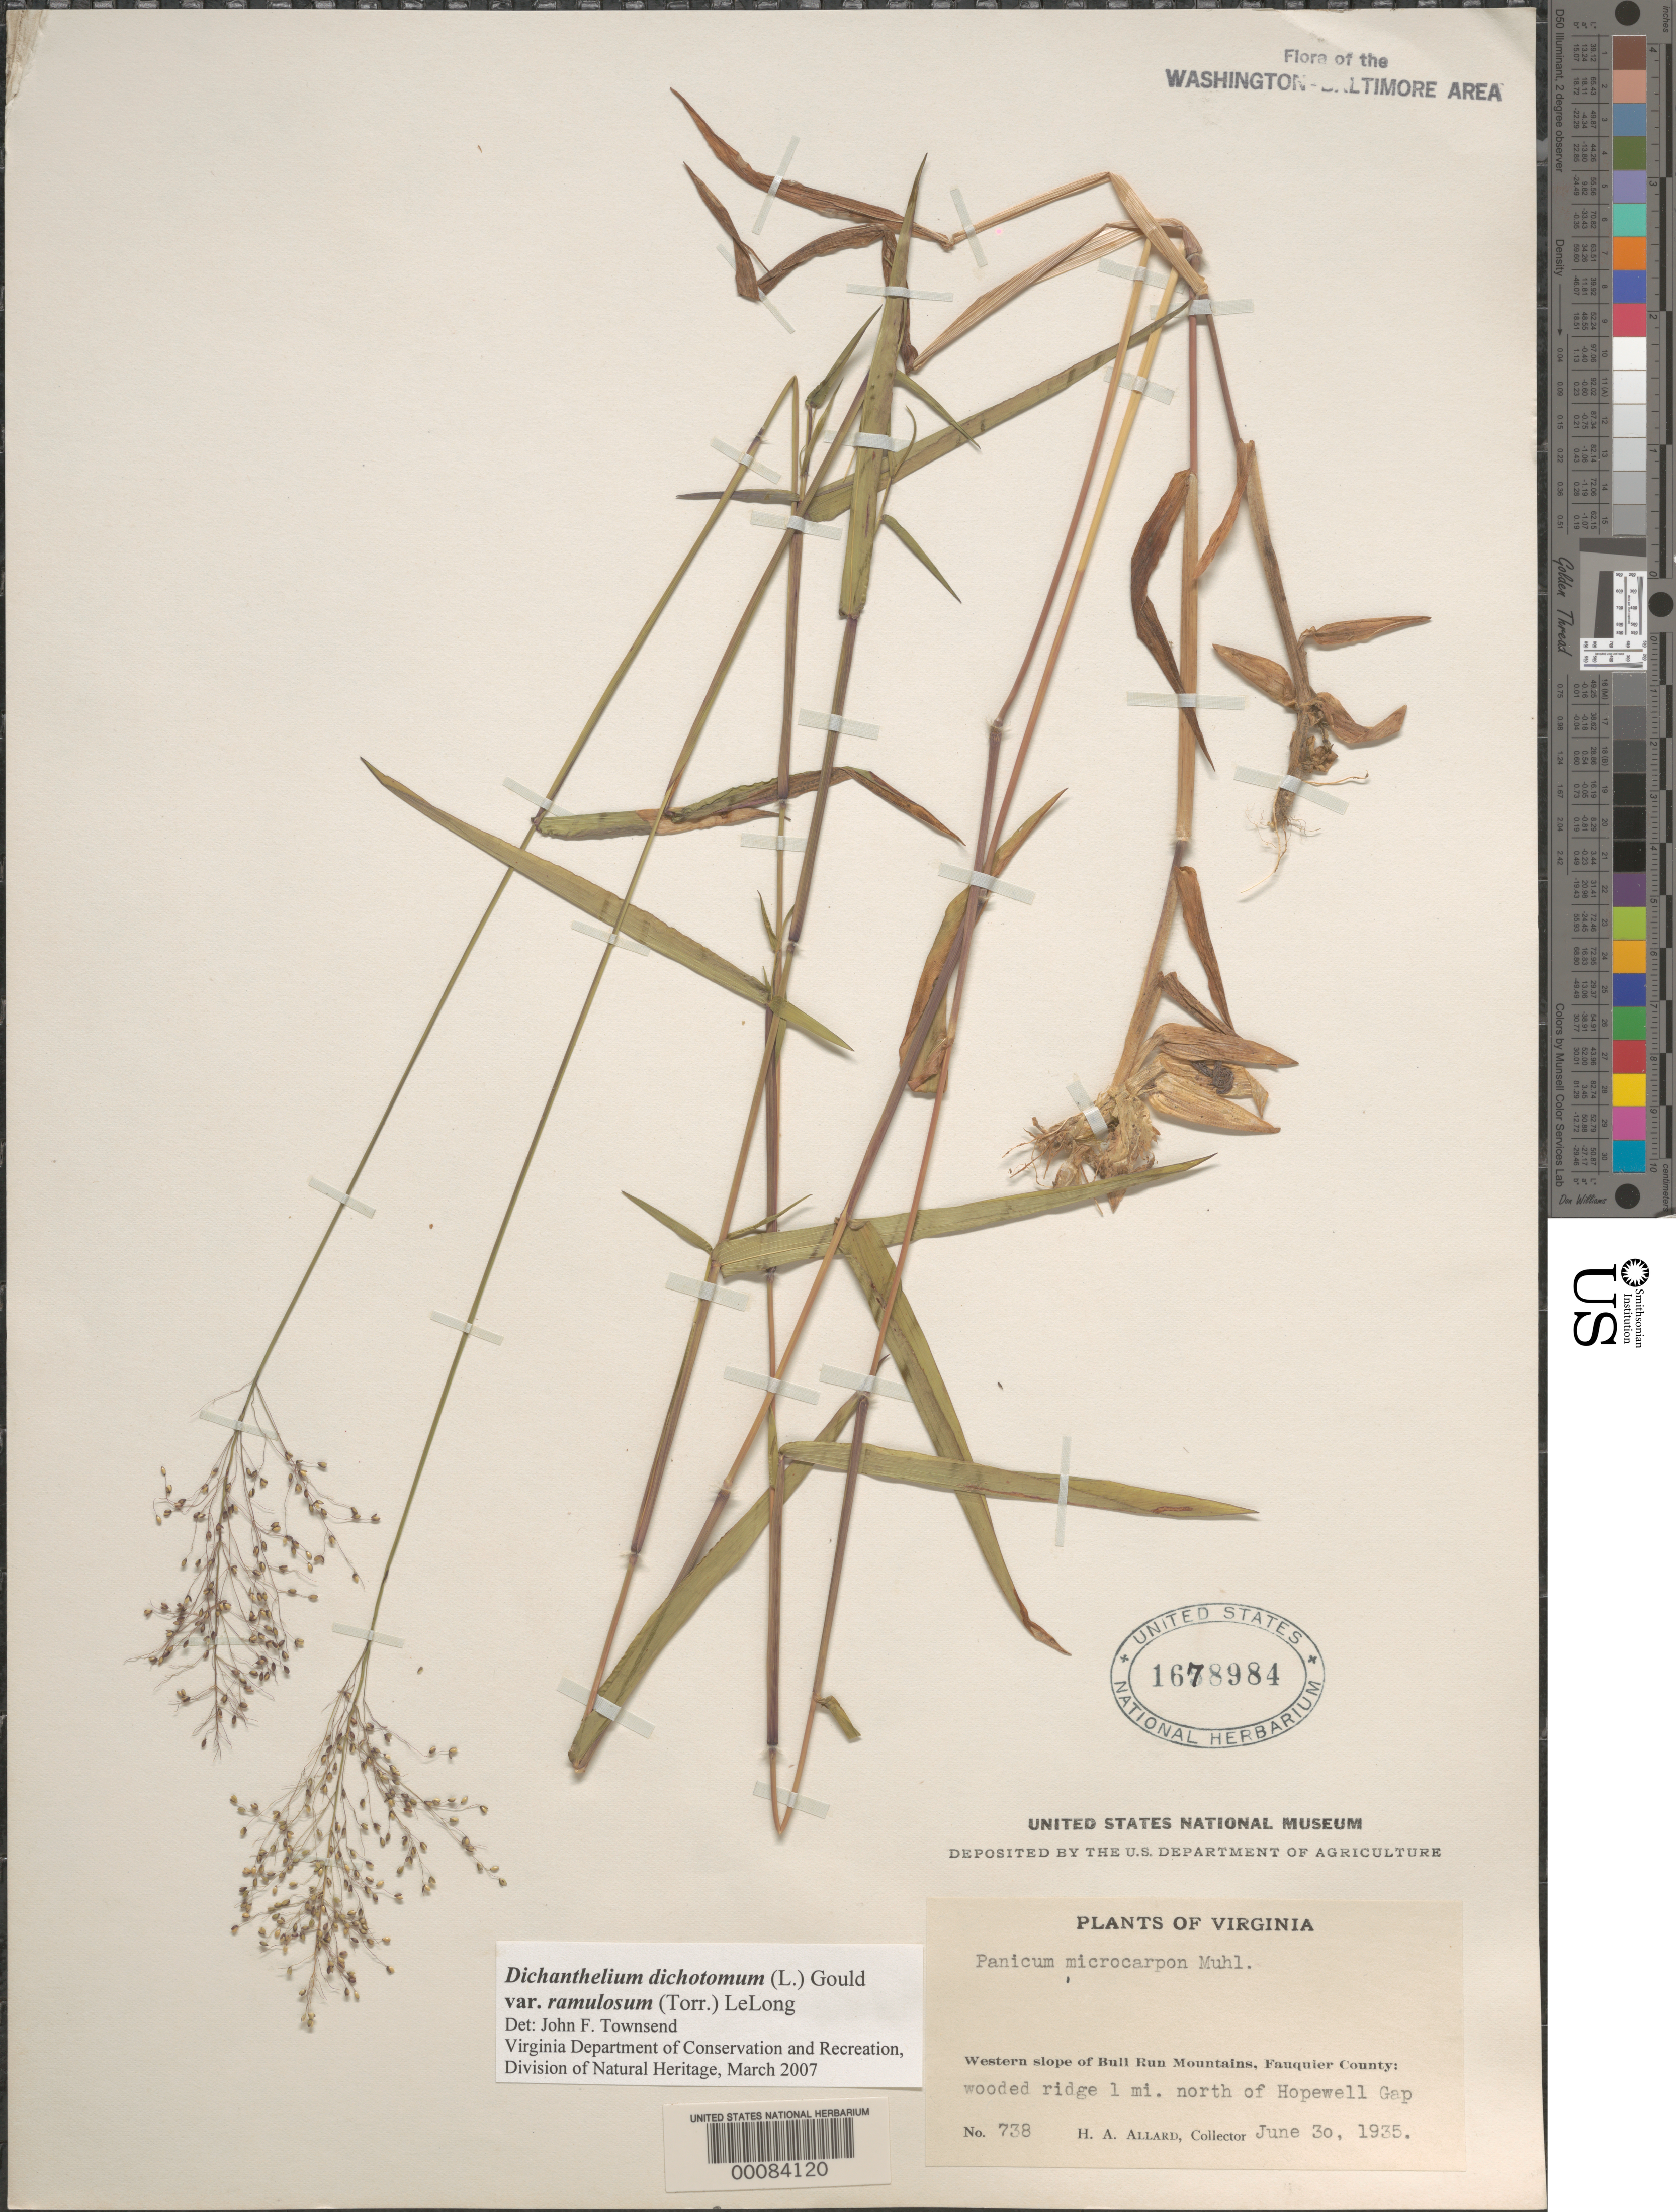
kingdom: Plantae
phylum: Tracheophyta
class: Liliopsida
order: Poales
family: Poaceae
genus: Dichanthelium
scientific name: Dichanthelium dichotomum var. ramulosum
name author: (Torr.) Lelong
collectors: H. A. Allard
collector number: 738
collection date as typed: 30 Jun 1935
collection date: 1935-06-30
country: United States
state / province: Virginia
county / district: Fauquier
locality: W slope of Bull Run Mountains, N of Hopewell Gap Bull Run Mts.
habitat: Wooded ridge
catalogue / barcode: US 1678984